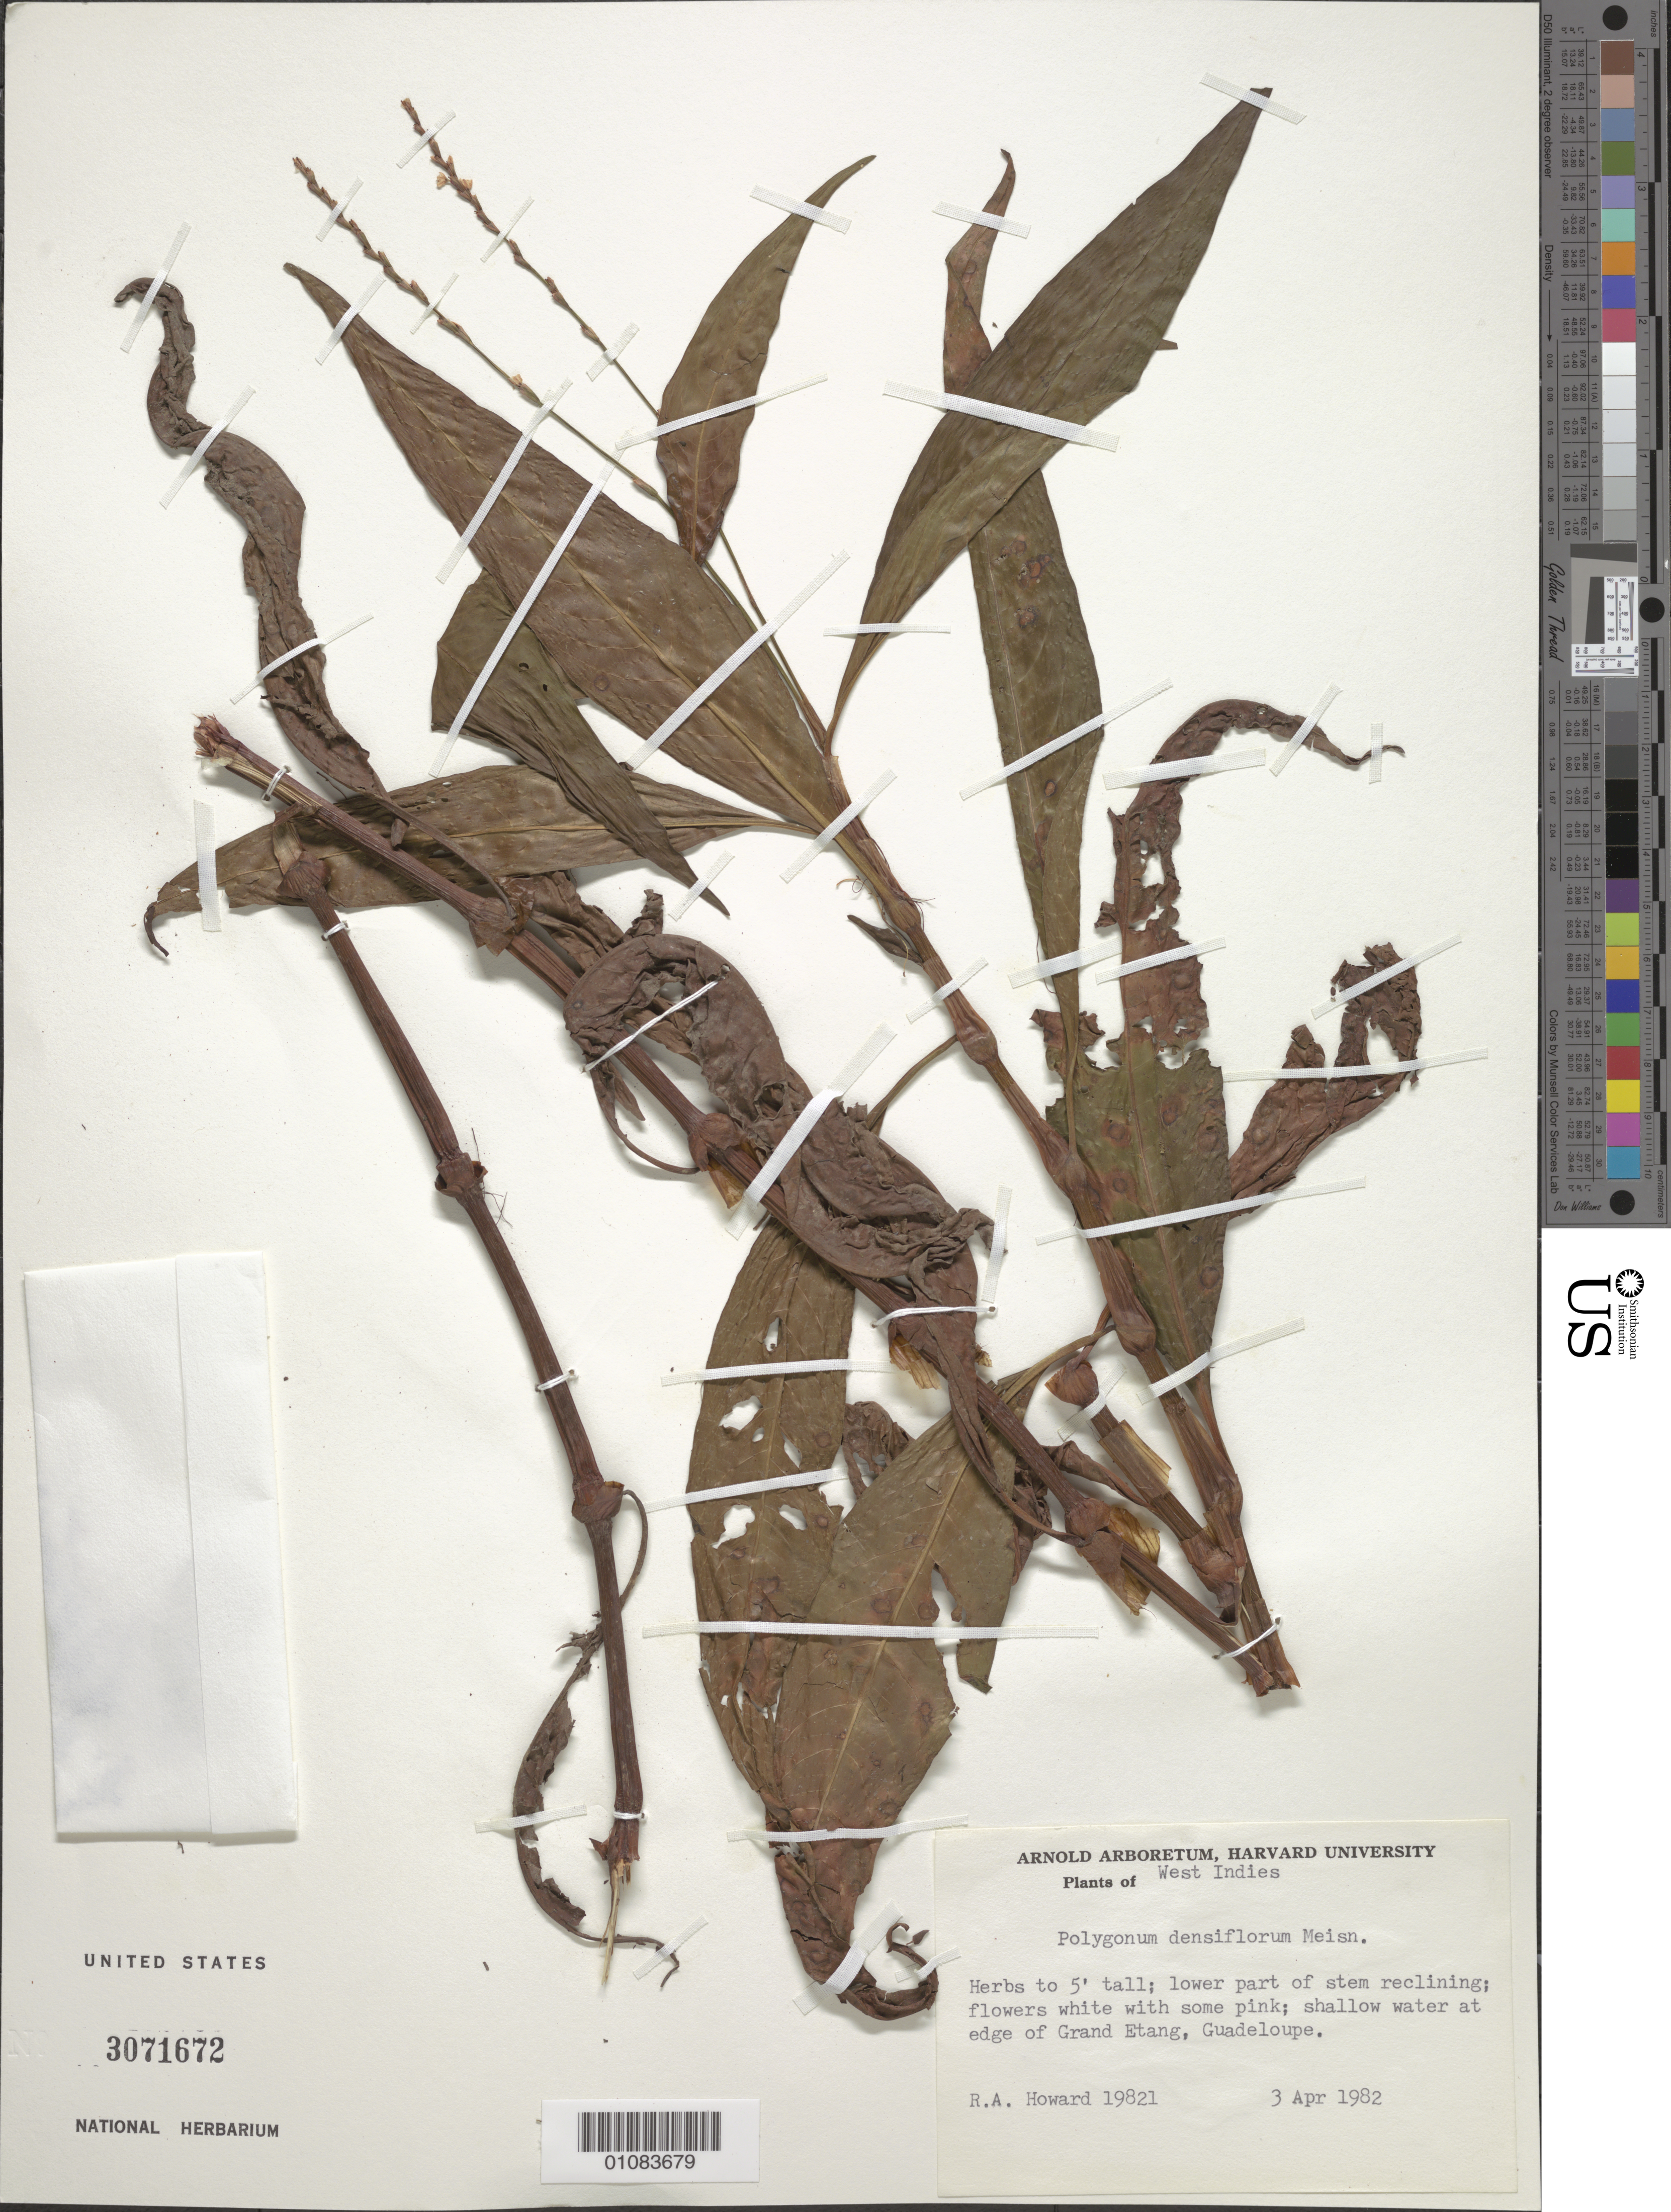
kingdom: Plantae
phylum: Tracheophyta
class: Magnoliopsida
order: Caryophyllales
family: Polygonaceae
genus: Polygonum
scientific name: Polygonum densiflorum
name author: Meisn.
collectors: R. A. Howard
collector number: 19821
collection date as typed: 03 Apr 1982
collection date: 1982-04-03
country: Guadeloupe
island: Basse Terre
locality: At the edge of Grand Etang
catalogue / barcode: US 3071672